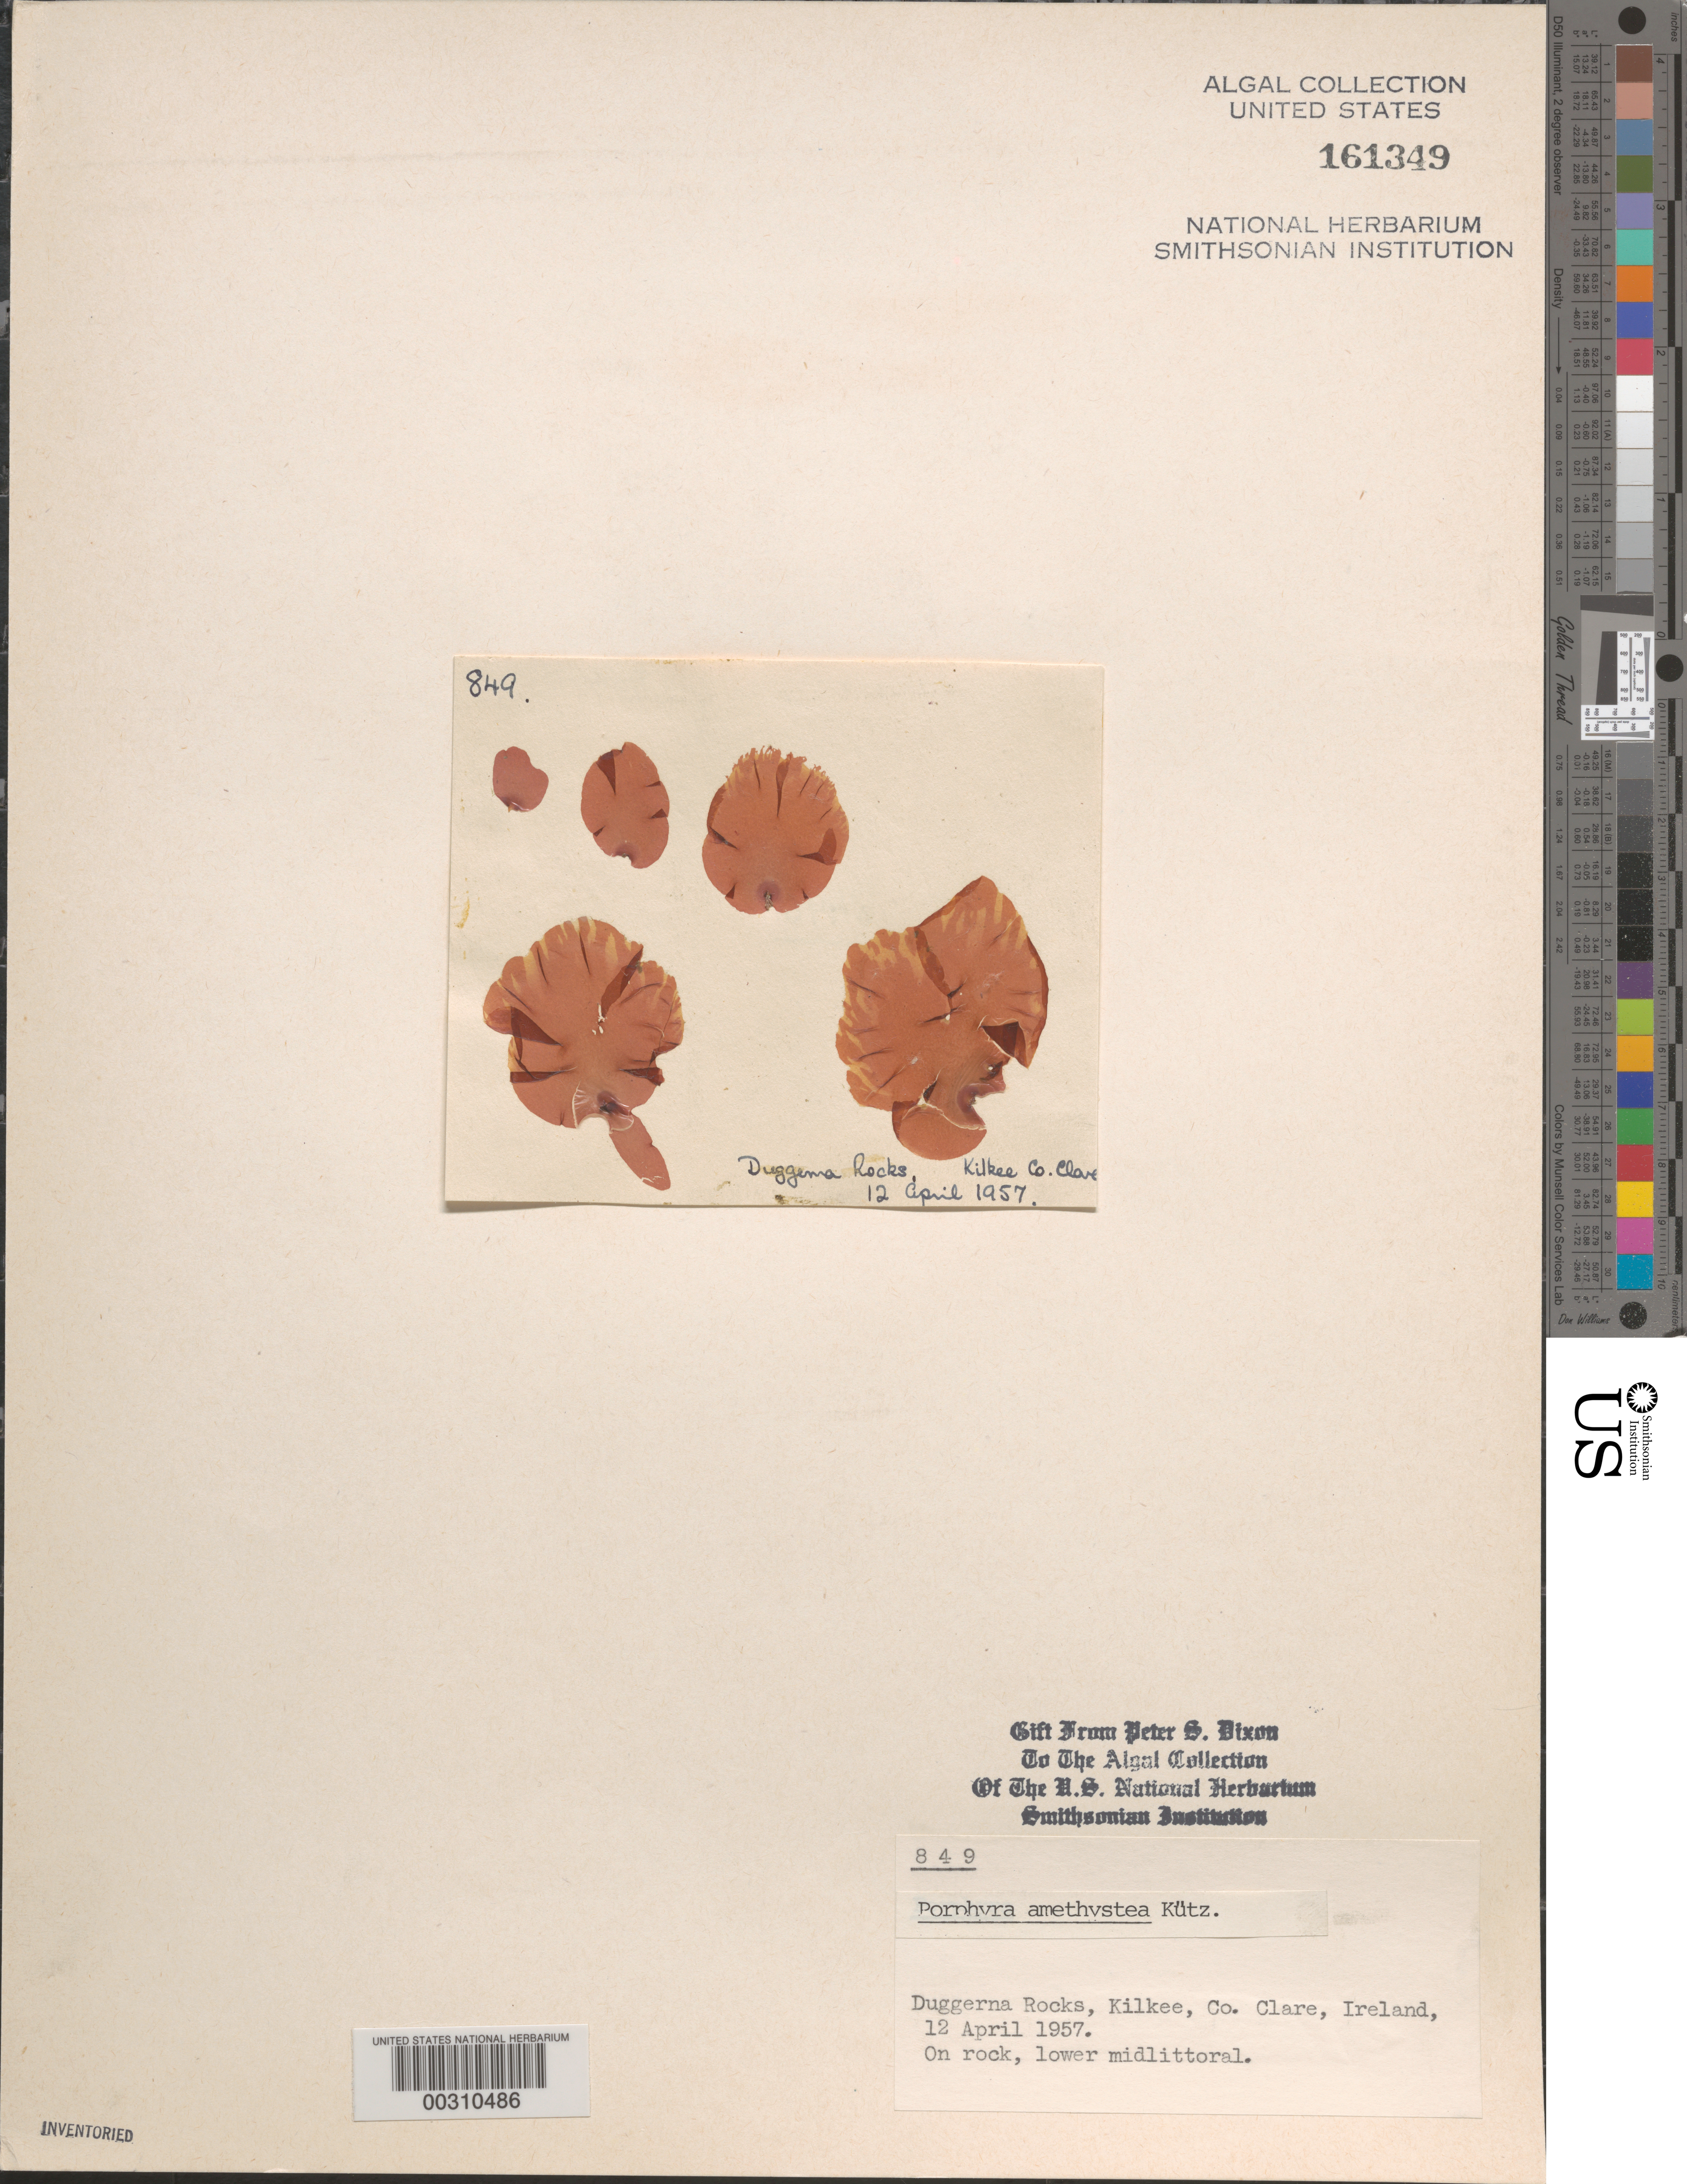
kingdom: Plantae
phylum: Rhodophyta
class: Bangiophyceae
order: Bangiales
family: Bangiaceae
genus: Porphyra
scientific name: Porphyra purpurea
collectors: P. S. Dixon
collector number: PSD 849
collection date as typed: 12 Apr 1957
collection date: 1957-04-12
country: Ireland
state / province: Munster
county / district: Clare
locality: Duggerna Rocks, Kilkee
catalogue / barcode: US 161349